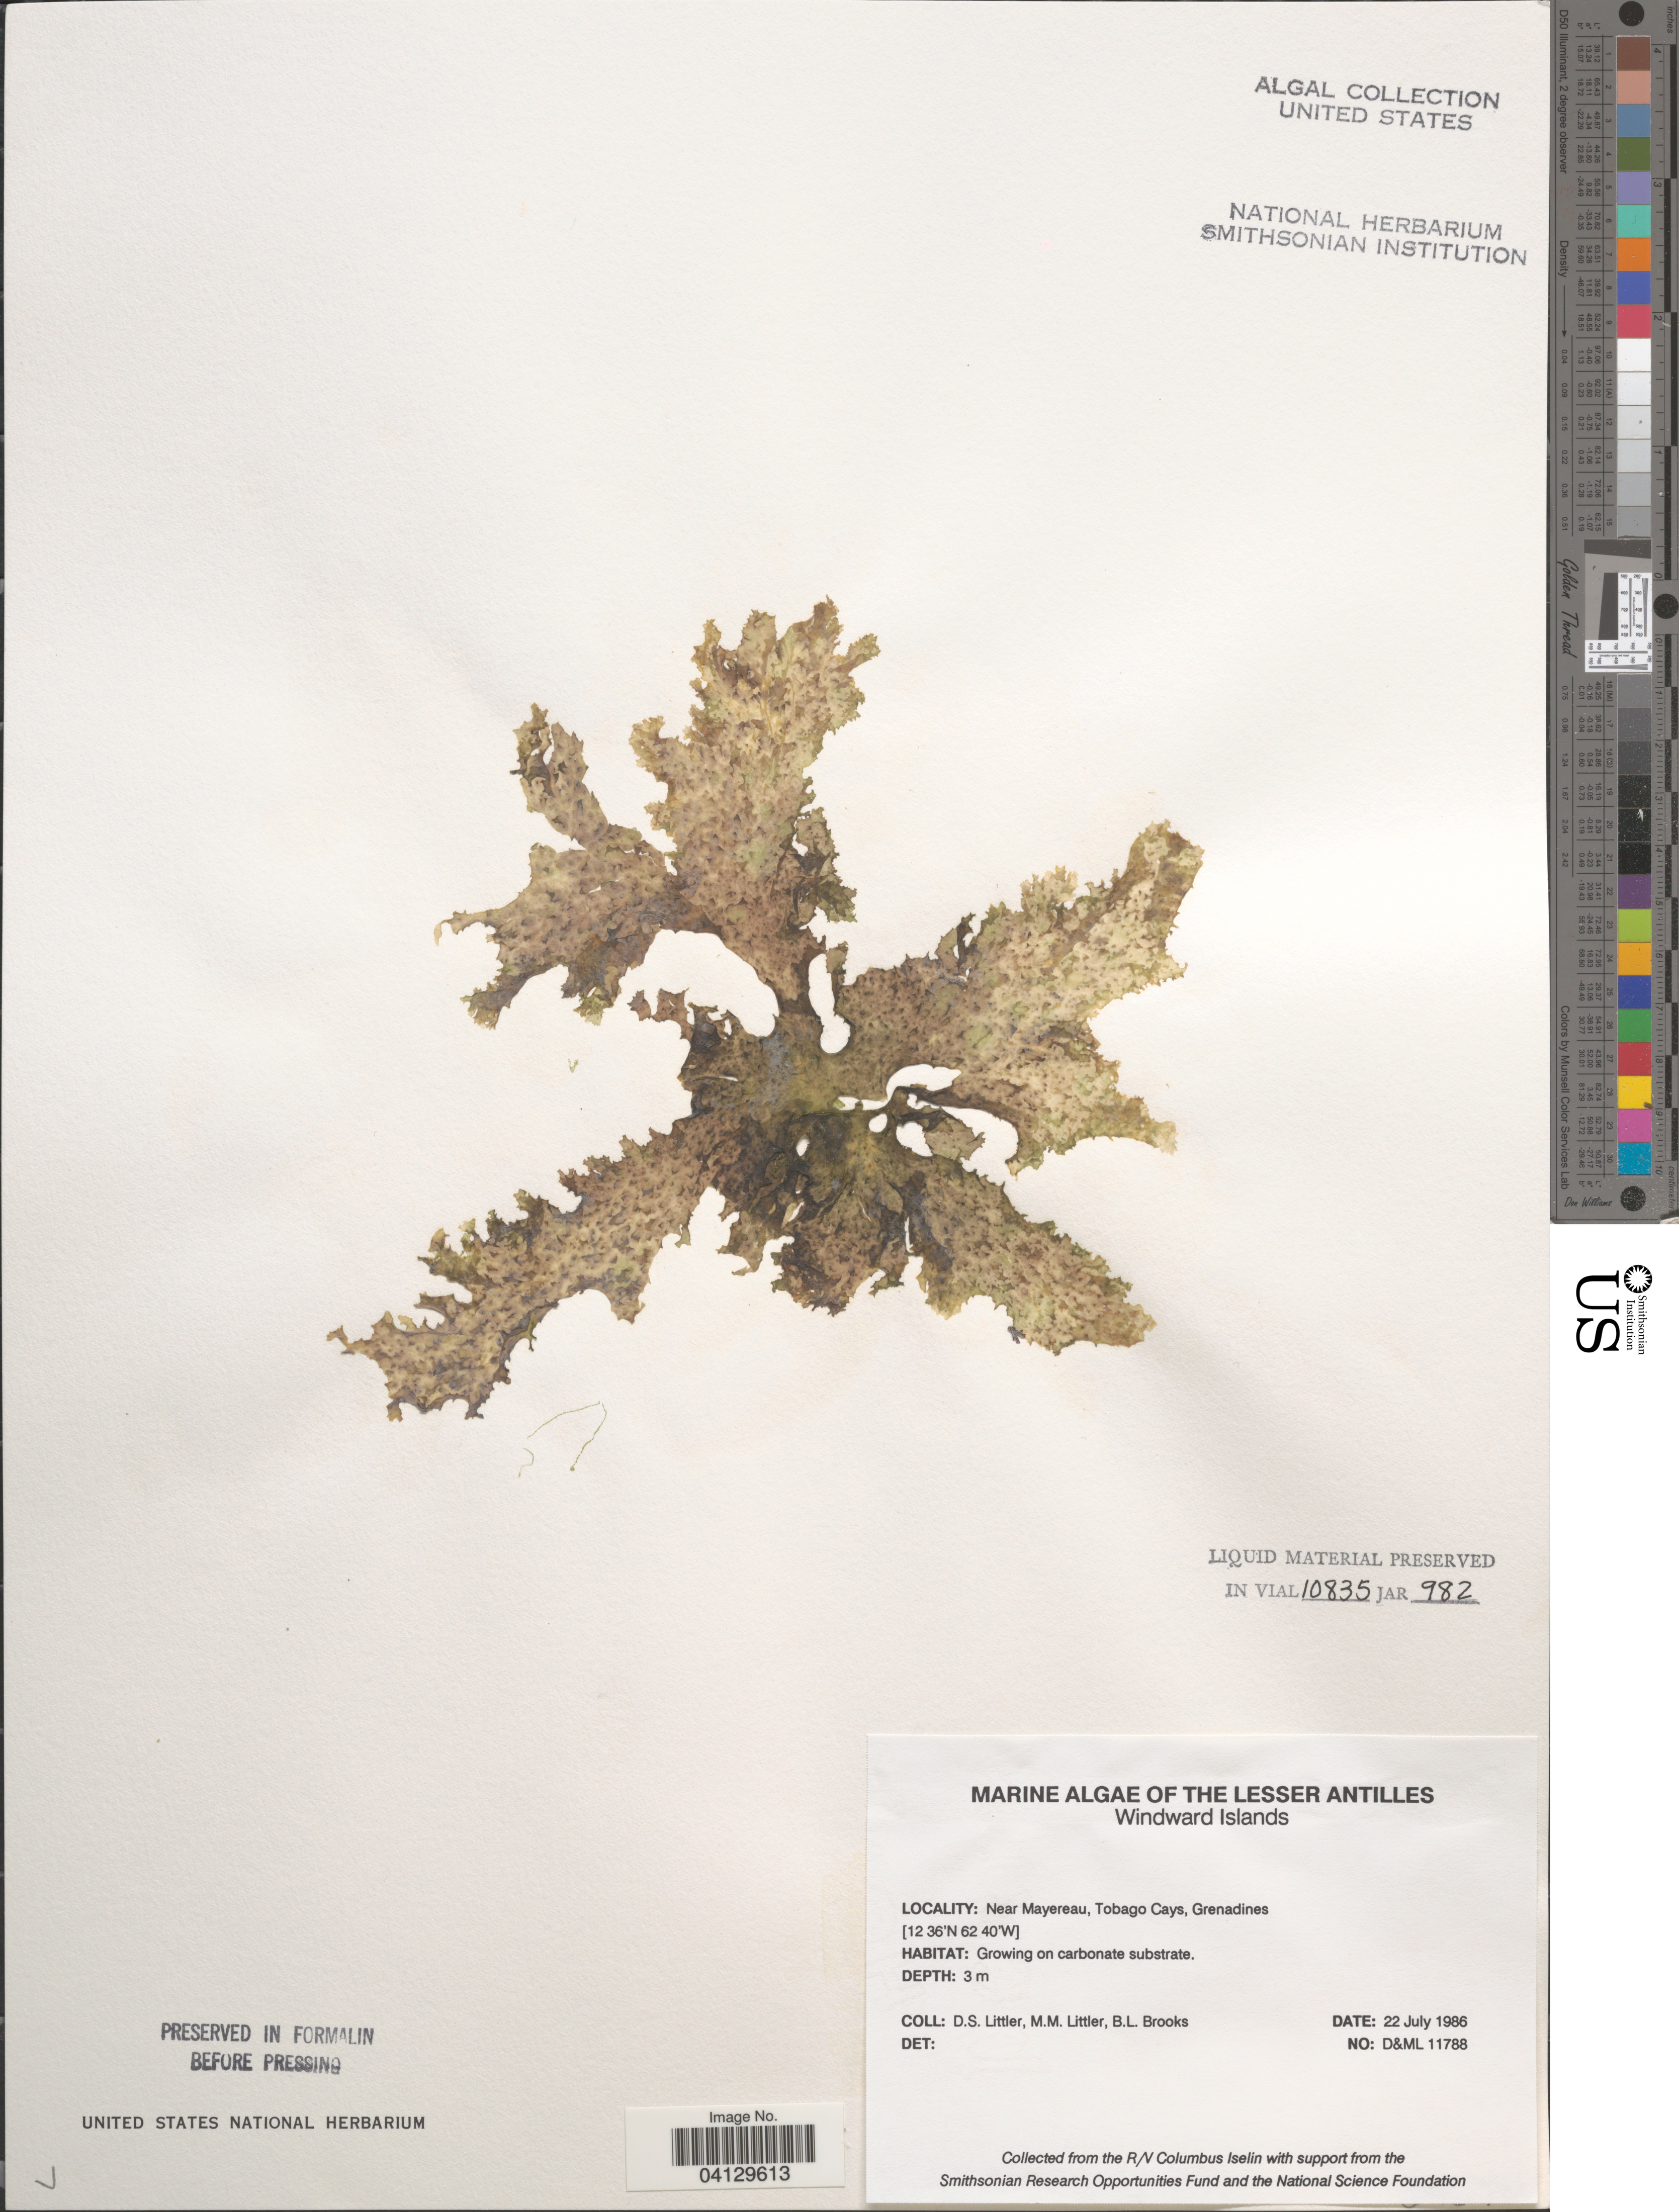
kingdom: Plantae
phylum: Rhodophyta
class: Florideophyceae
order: Corallinales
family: Corallinaceae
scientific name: Crustose Coralline Algae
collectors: D. S. Littler & B. Brooks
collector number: D&ML11788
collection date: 1986-07-22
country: Martinique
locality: The Lesser Antilles. Windward Islands. Near Mayereau, Tobago Cays, Grenadines.